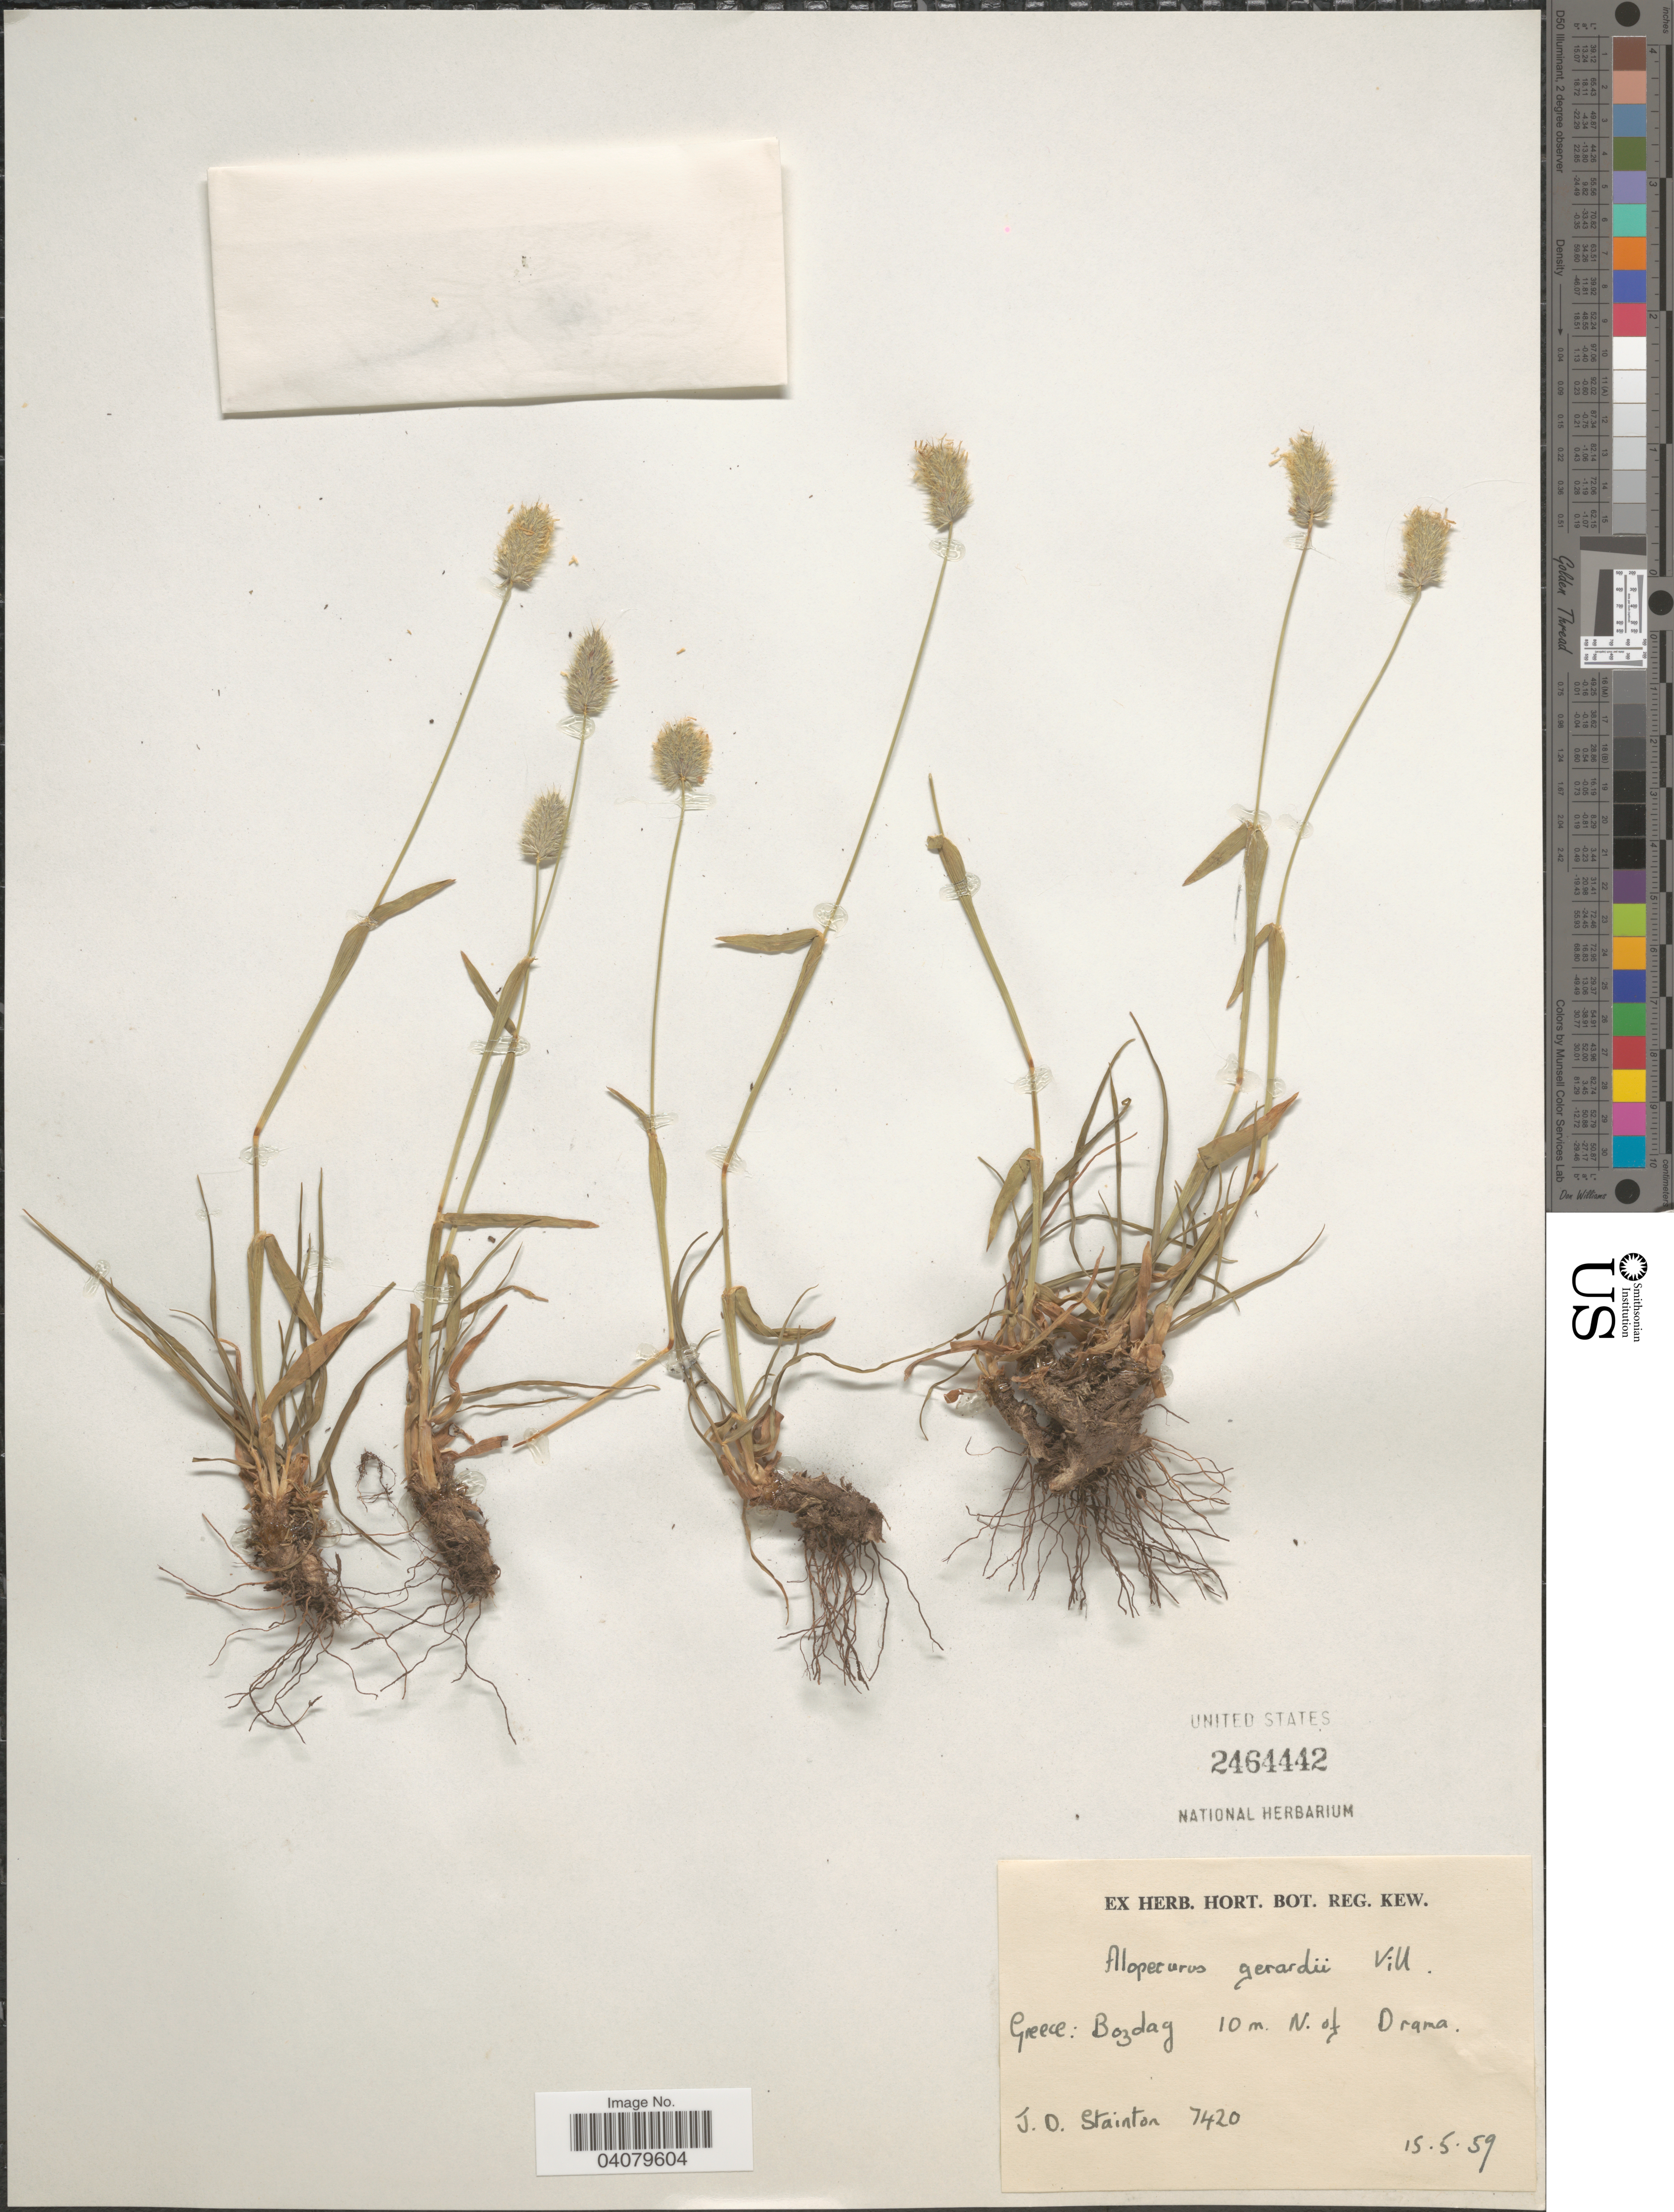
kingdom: Plantae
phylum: Tracheophyta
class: Liliopsida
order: Poales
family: Poaceae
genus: Alopecurus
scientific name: Alopecurus gerardii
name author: (All.) Vill.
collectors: J. Stainton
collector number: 7420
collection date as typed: Transcribed d/m/y: 15/5/59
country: Greece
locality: Bozdag 10 m. N. of Drama.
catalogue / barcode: US 2464442